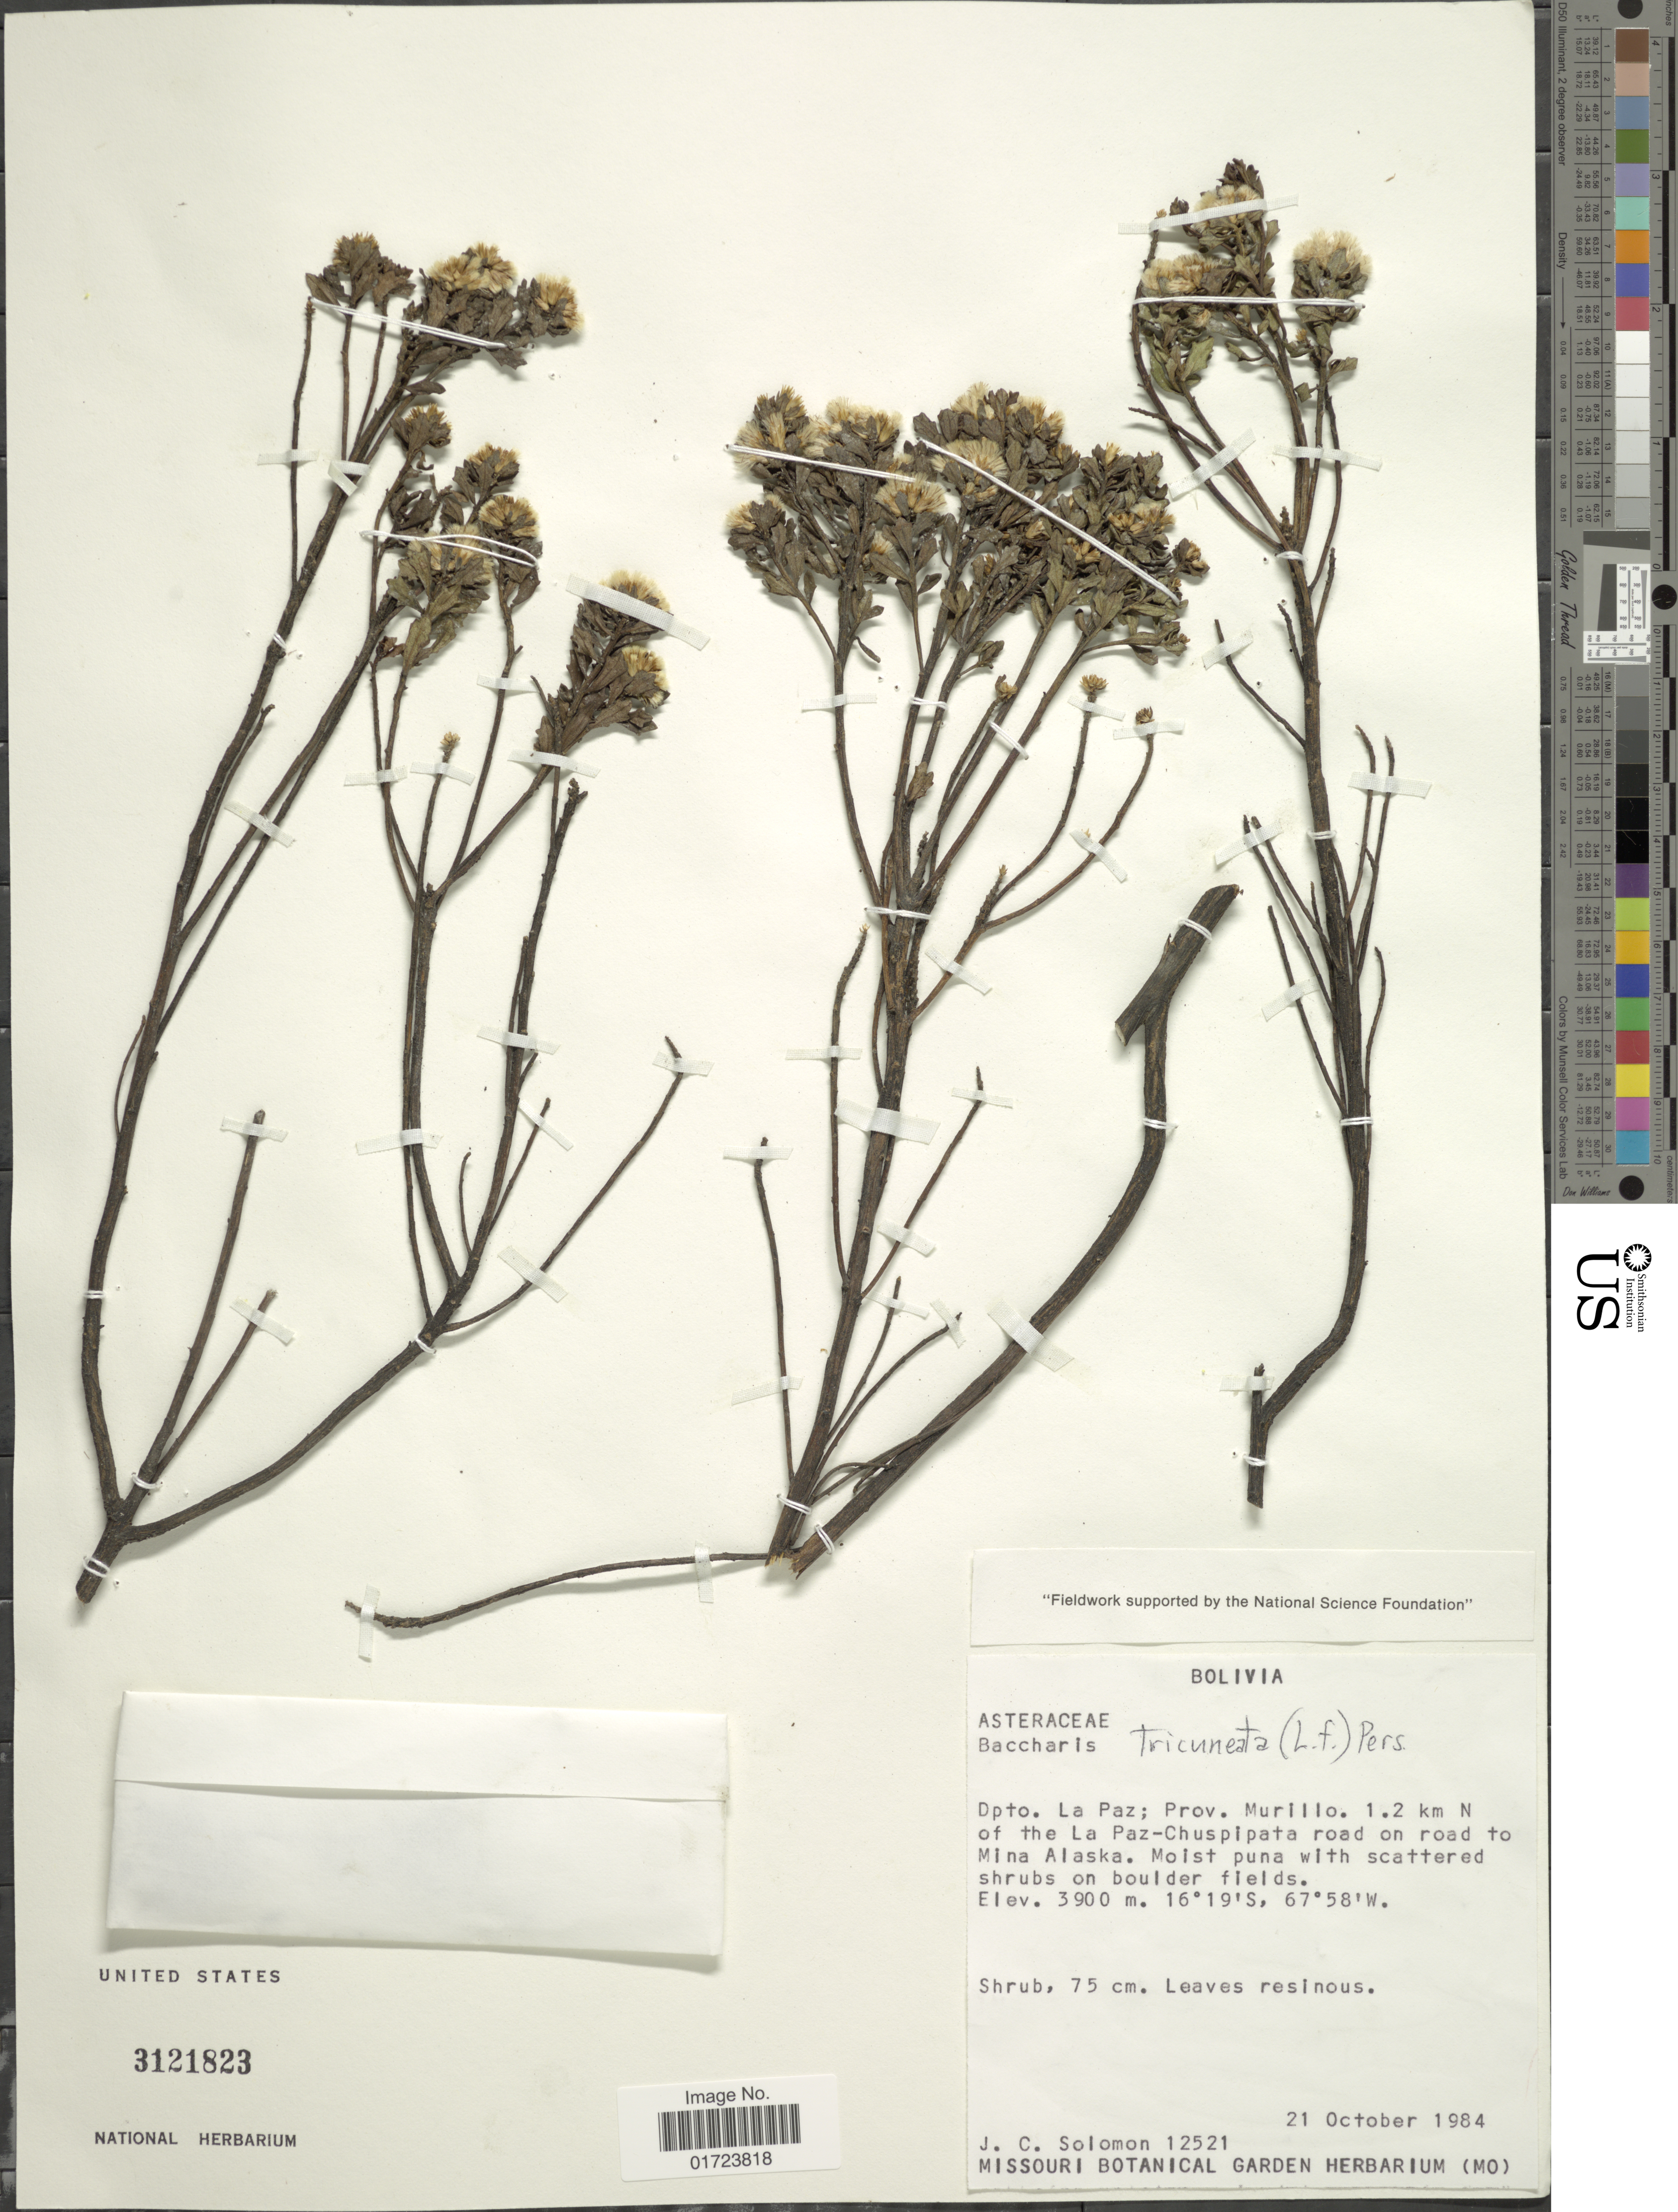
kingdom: Plantae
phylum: Tracheophyta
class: Magnoliopsida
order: Asterales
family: Asteraceae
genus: Baccharis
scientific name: Baccharis tricuneata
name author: (L. f.) Pers.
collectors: J. C. Solomon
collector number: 12521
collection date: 1984-10-21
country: Bolivia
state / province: La Paz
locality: Dpto. La Paz; Prov. Murillo, 1.2 km N of the La Paz- Chuspipata road on road to Mina Alaska.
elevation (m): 3900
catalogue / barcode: US 3121823